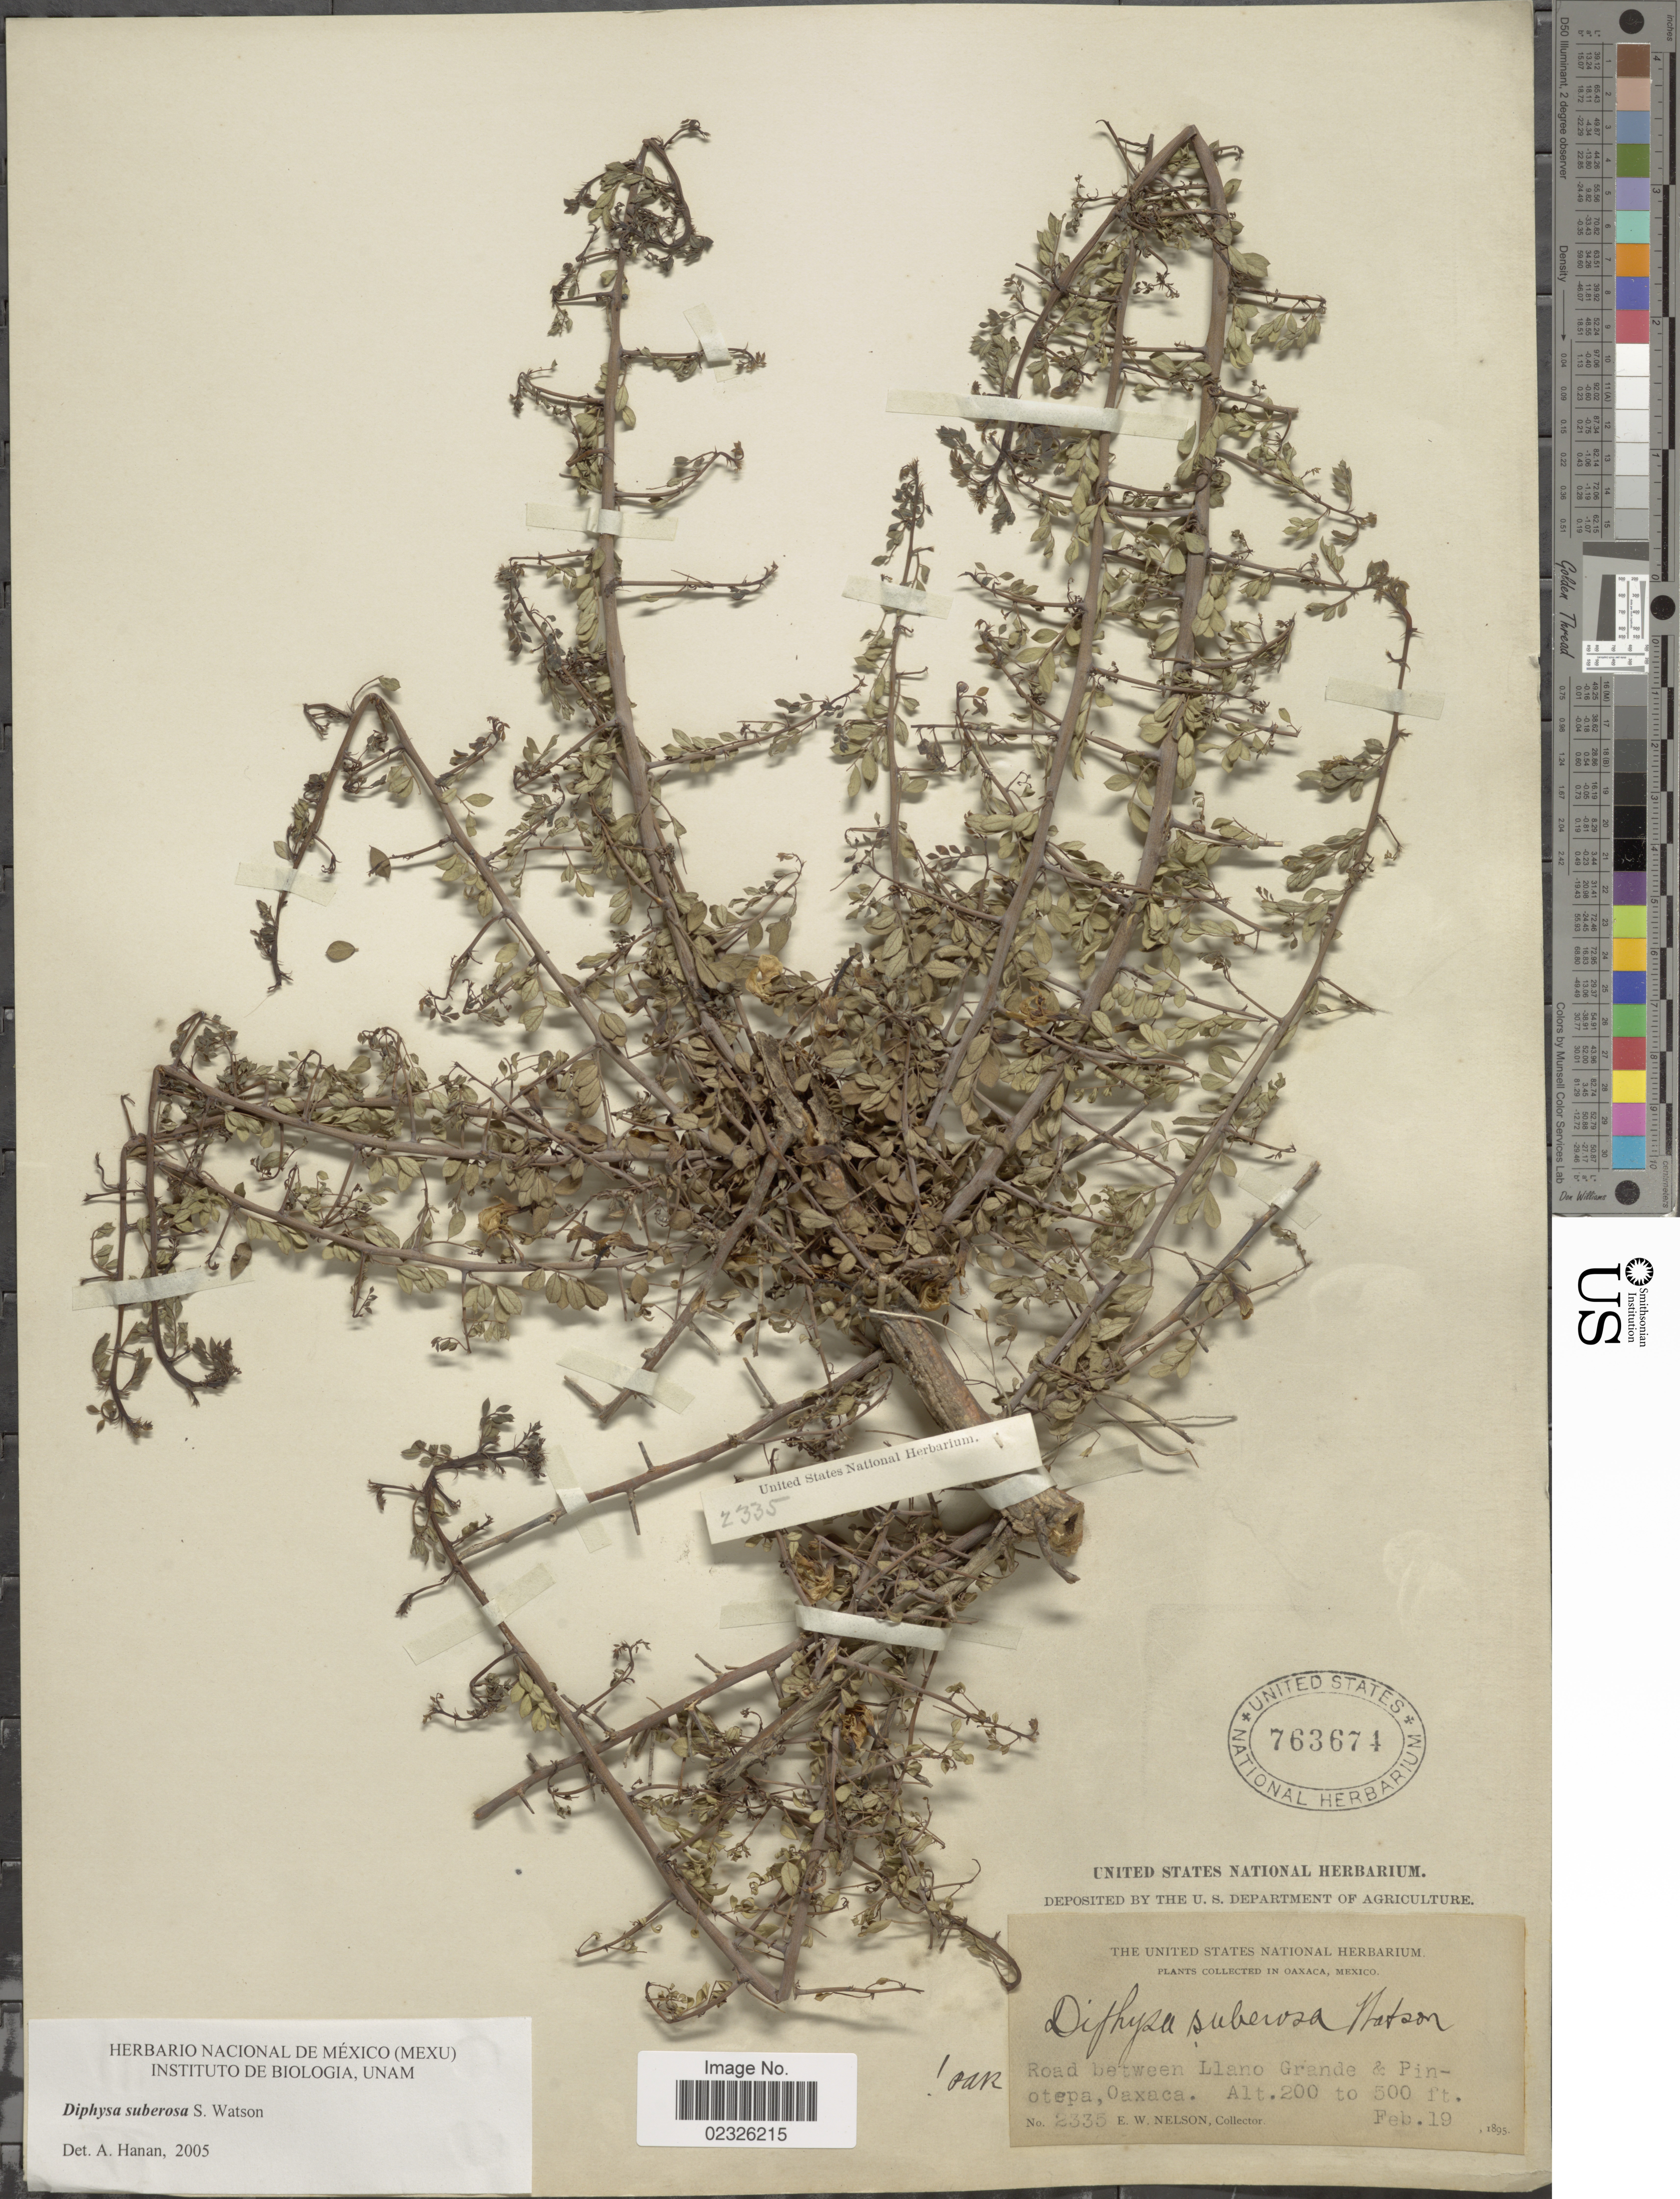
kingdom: Plantae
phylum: Tracheophyta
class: Magnoliopsida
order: Fabales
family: Fabaceae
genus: Diphysa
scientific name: Diphysa suberosa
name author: S. Watson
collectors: E. W. Nelson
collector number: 2335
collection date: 1895-02-19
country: Mexico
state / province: Oaxaca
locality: Road between LLano Grande & Pinotepa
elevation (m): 61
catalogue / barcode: US 73674